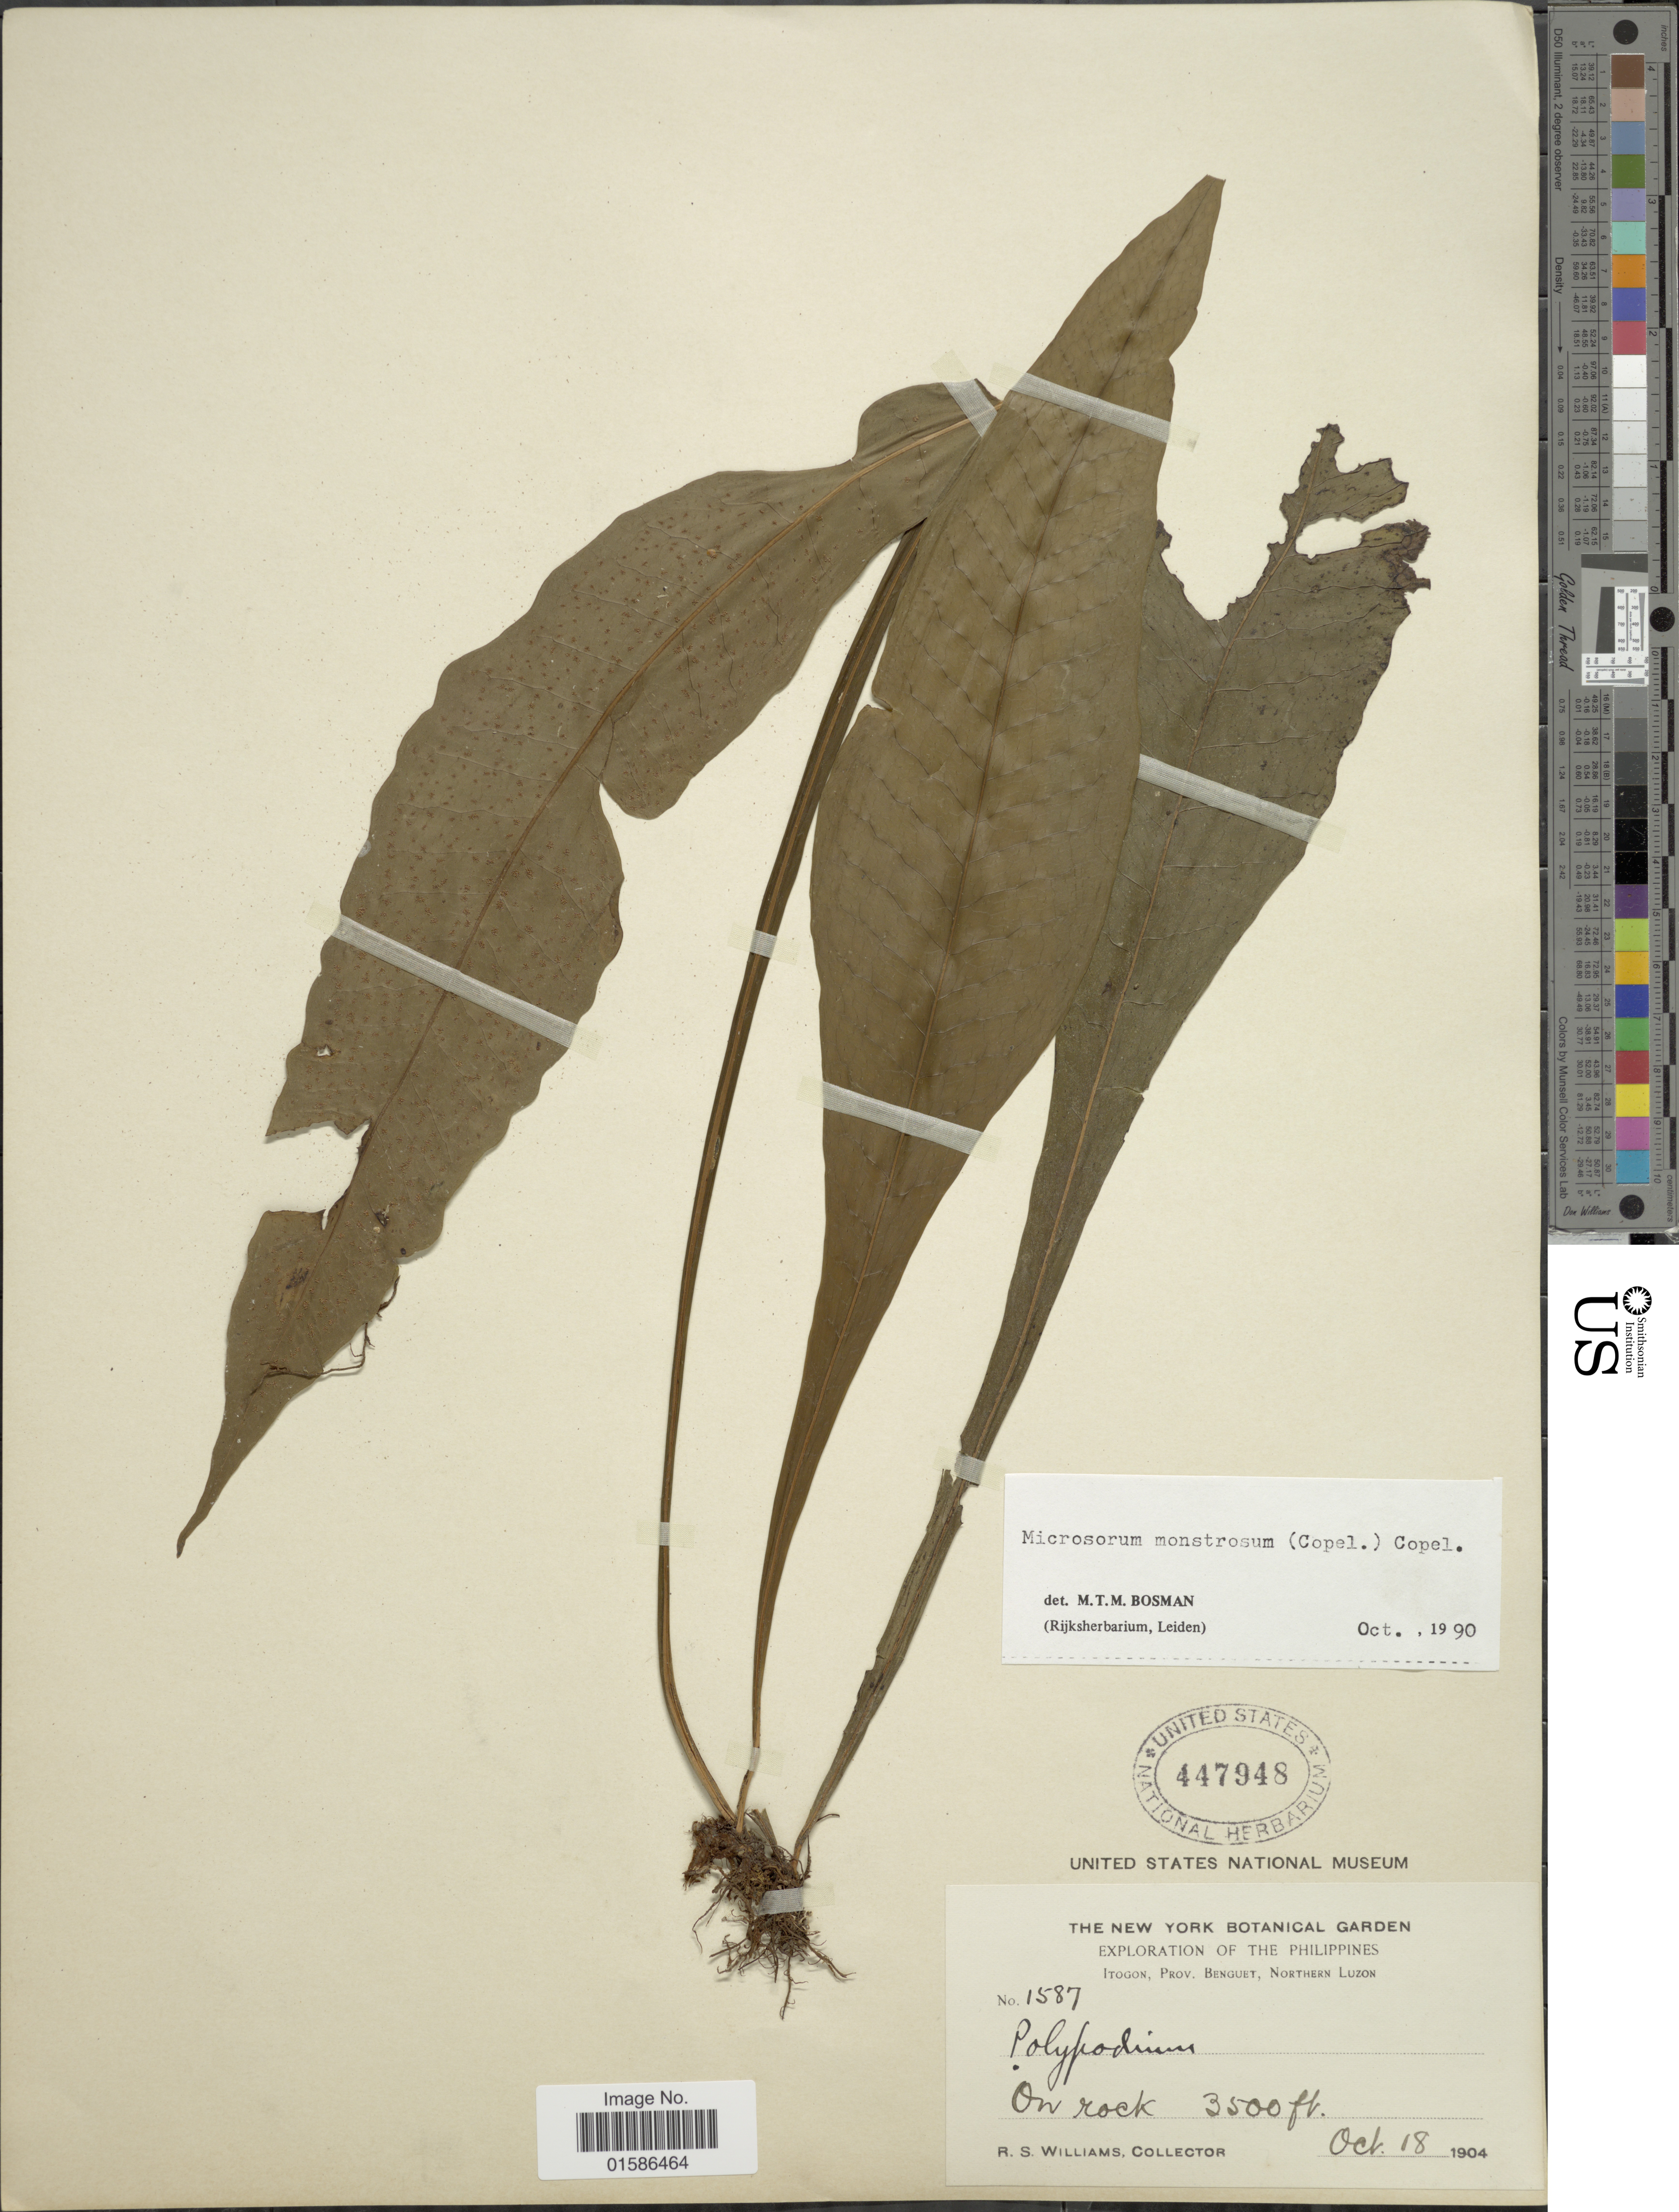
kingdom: Plantae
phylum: Tracheophyta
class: Polypodiopsida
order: Polypodiales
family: Polypodiaceae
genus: Microsorum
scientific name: Microsorum monstrosum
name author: (Copel.) Copel.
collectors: R. S. Williams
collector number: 1587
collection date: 1904-10-18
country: Philippines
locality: Itogon, Prov. Benguet, Northern Luzon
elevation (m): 1067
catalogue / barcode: US 447948